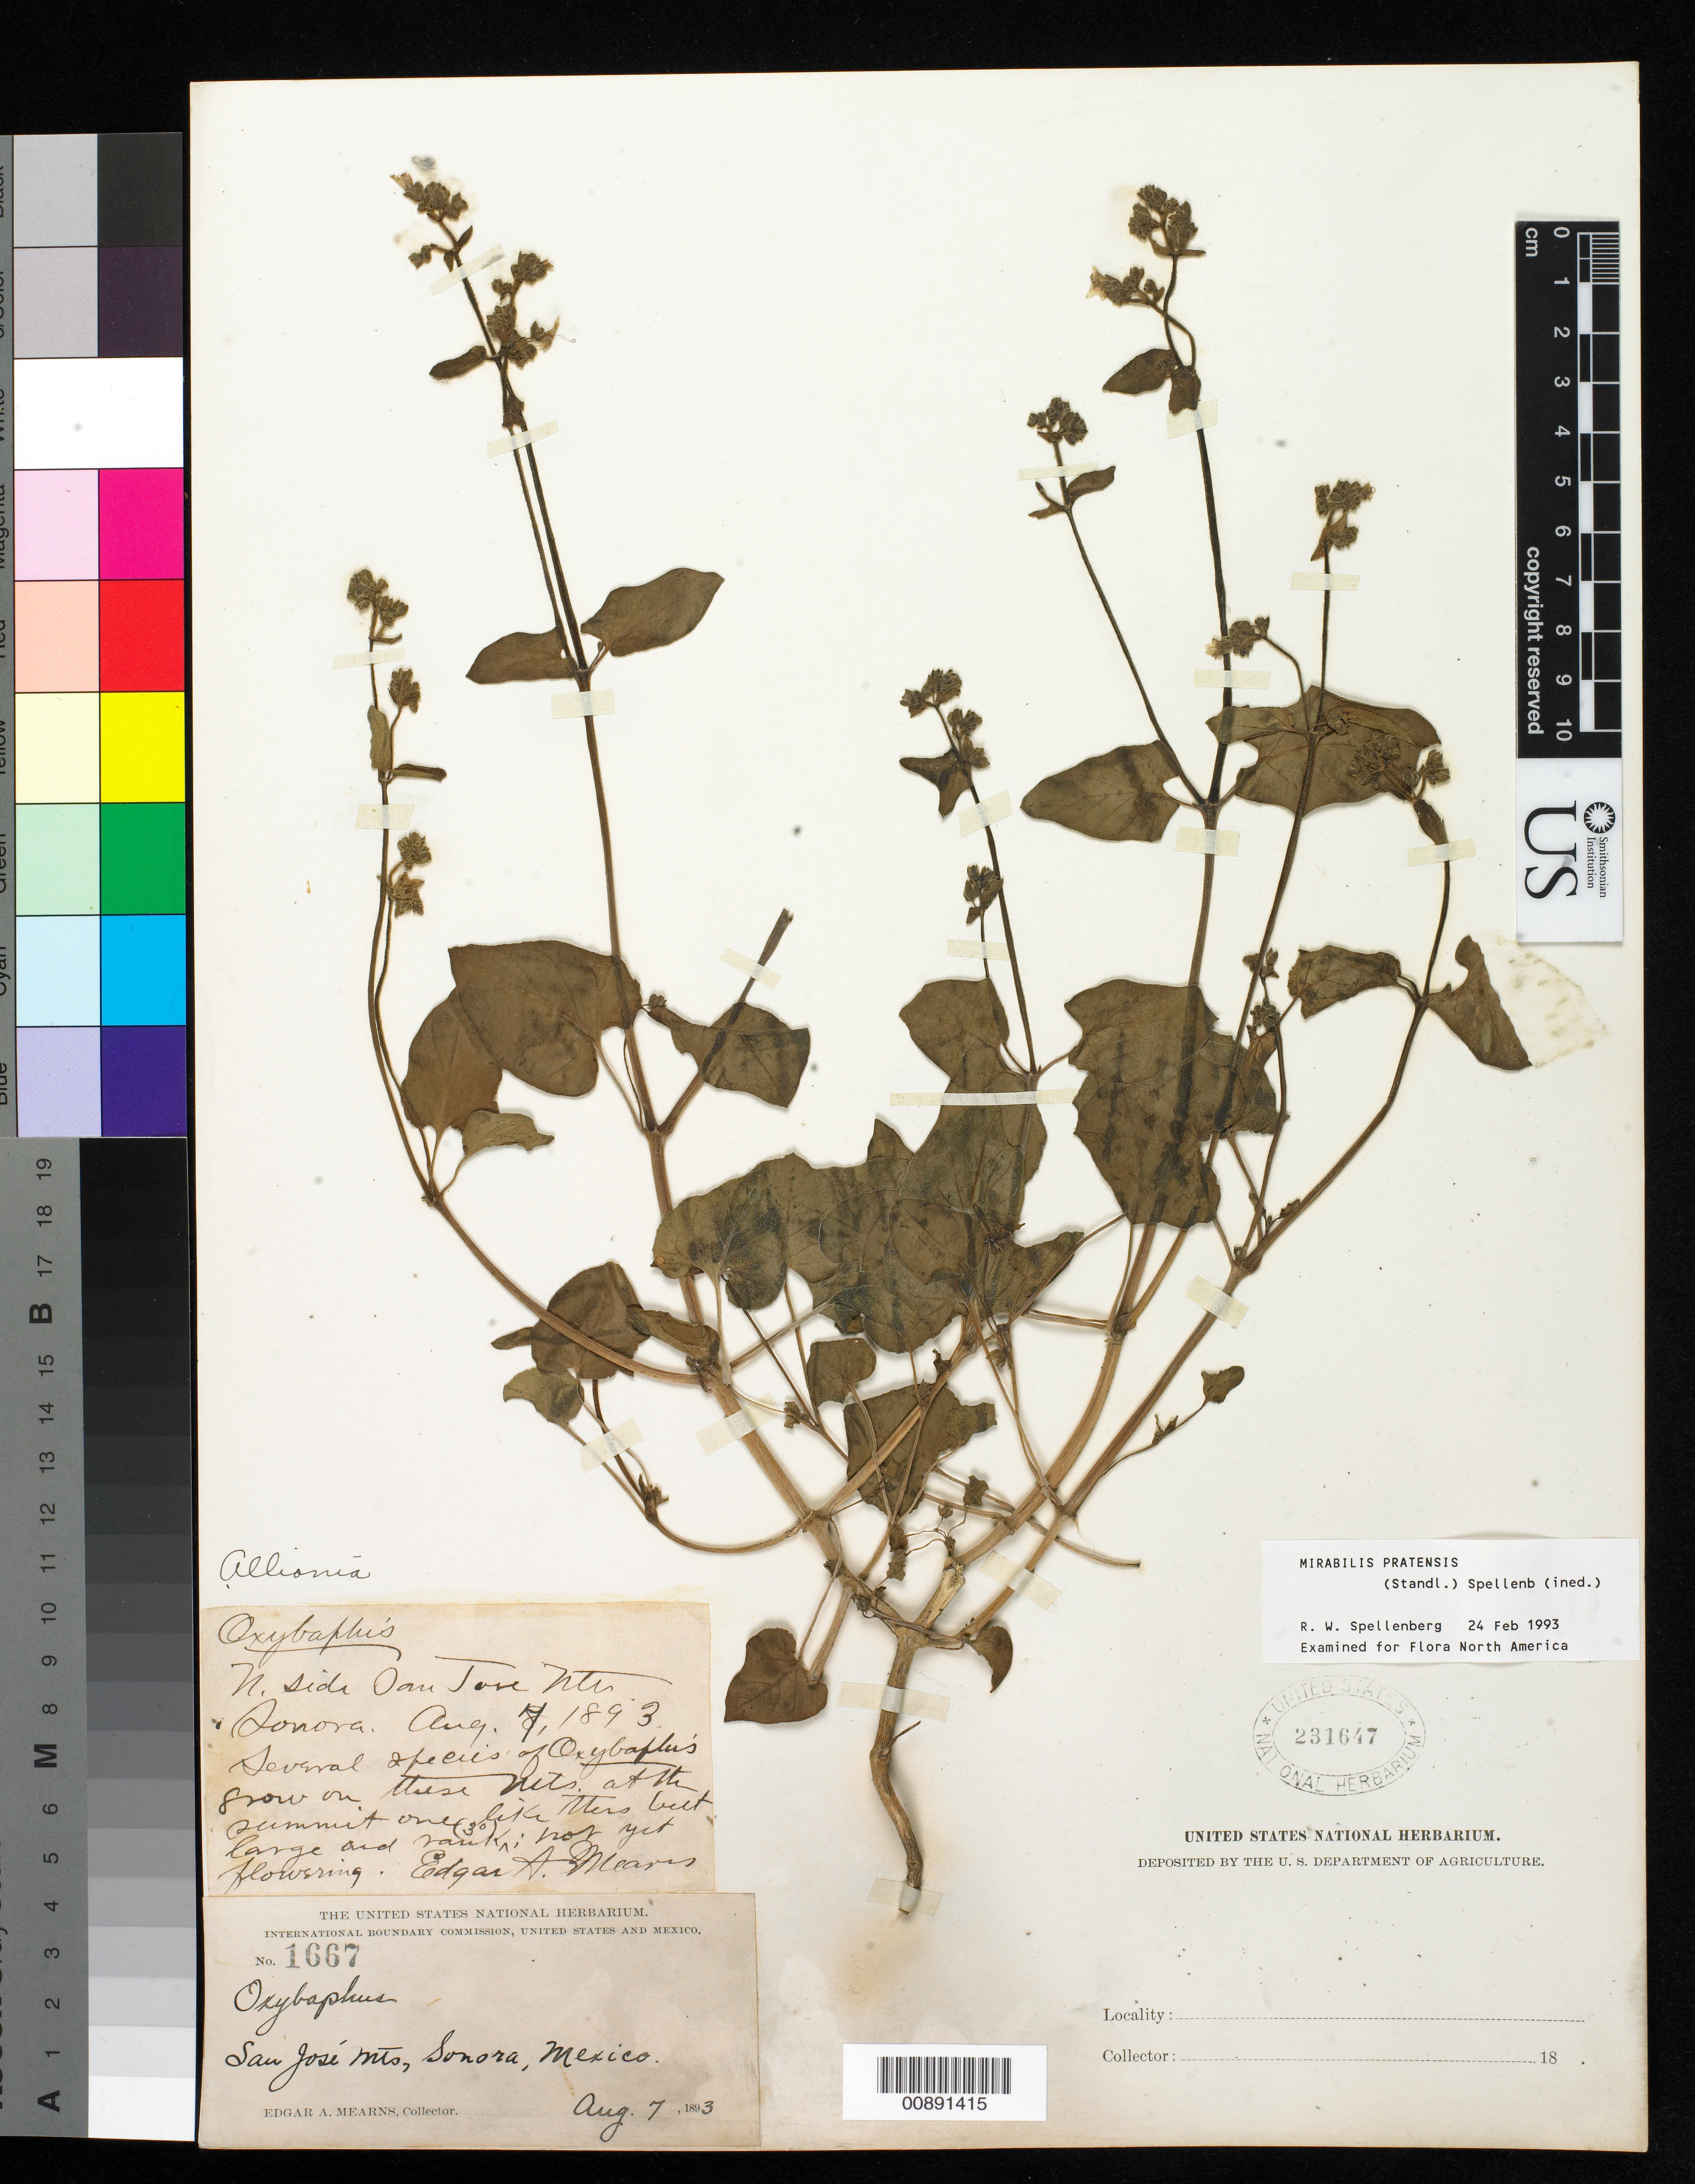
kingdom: Plantae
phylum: Tracheophyta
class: Magnoliopsida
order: Caryophyllales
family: Nyctaginaceae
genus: Mirabilis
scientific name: Mirabilis pratensis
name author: (Standl.) Spellenb.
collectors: E. A. Mearns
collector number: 1667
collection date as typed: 07 Aug 1893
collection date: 1893-08-07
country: Mexico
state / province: Sonora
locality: N side San José Mts., Sonora.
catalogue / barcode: US 231647